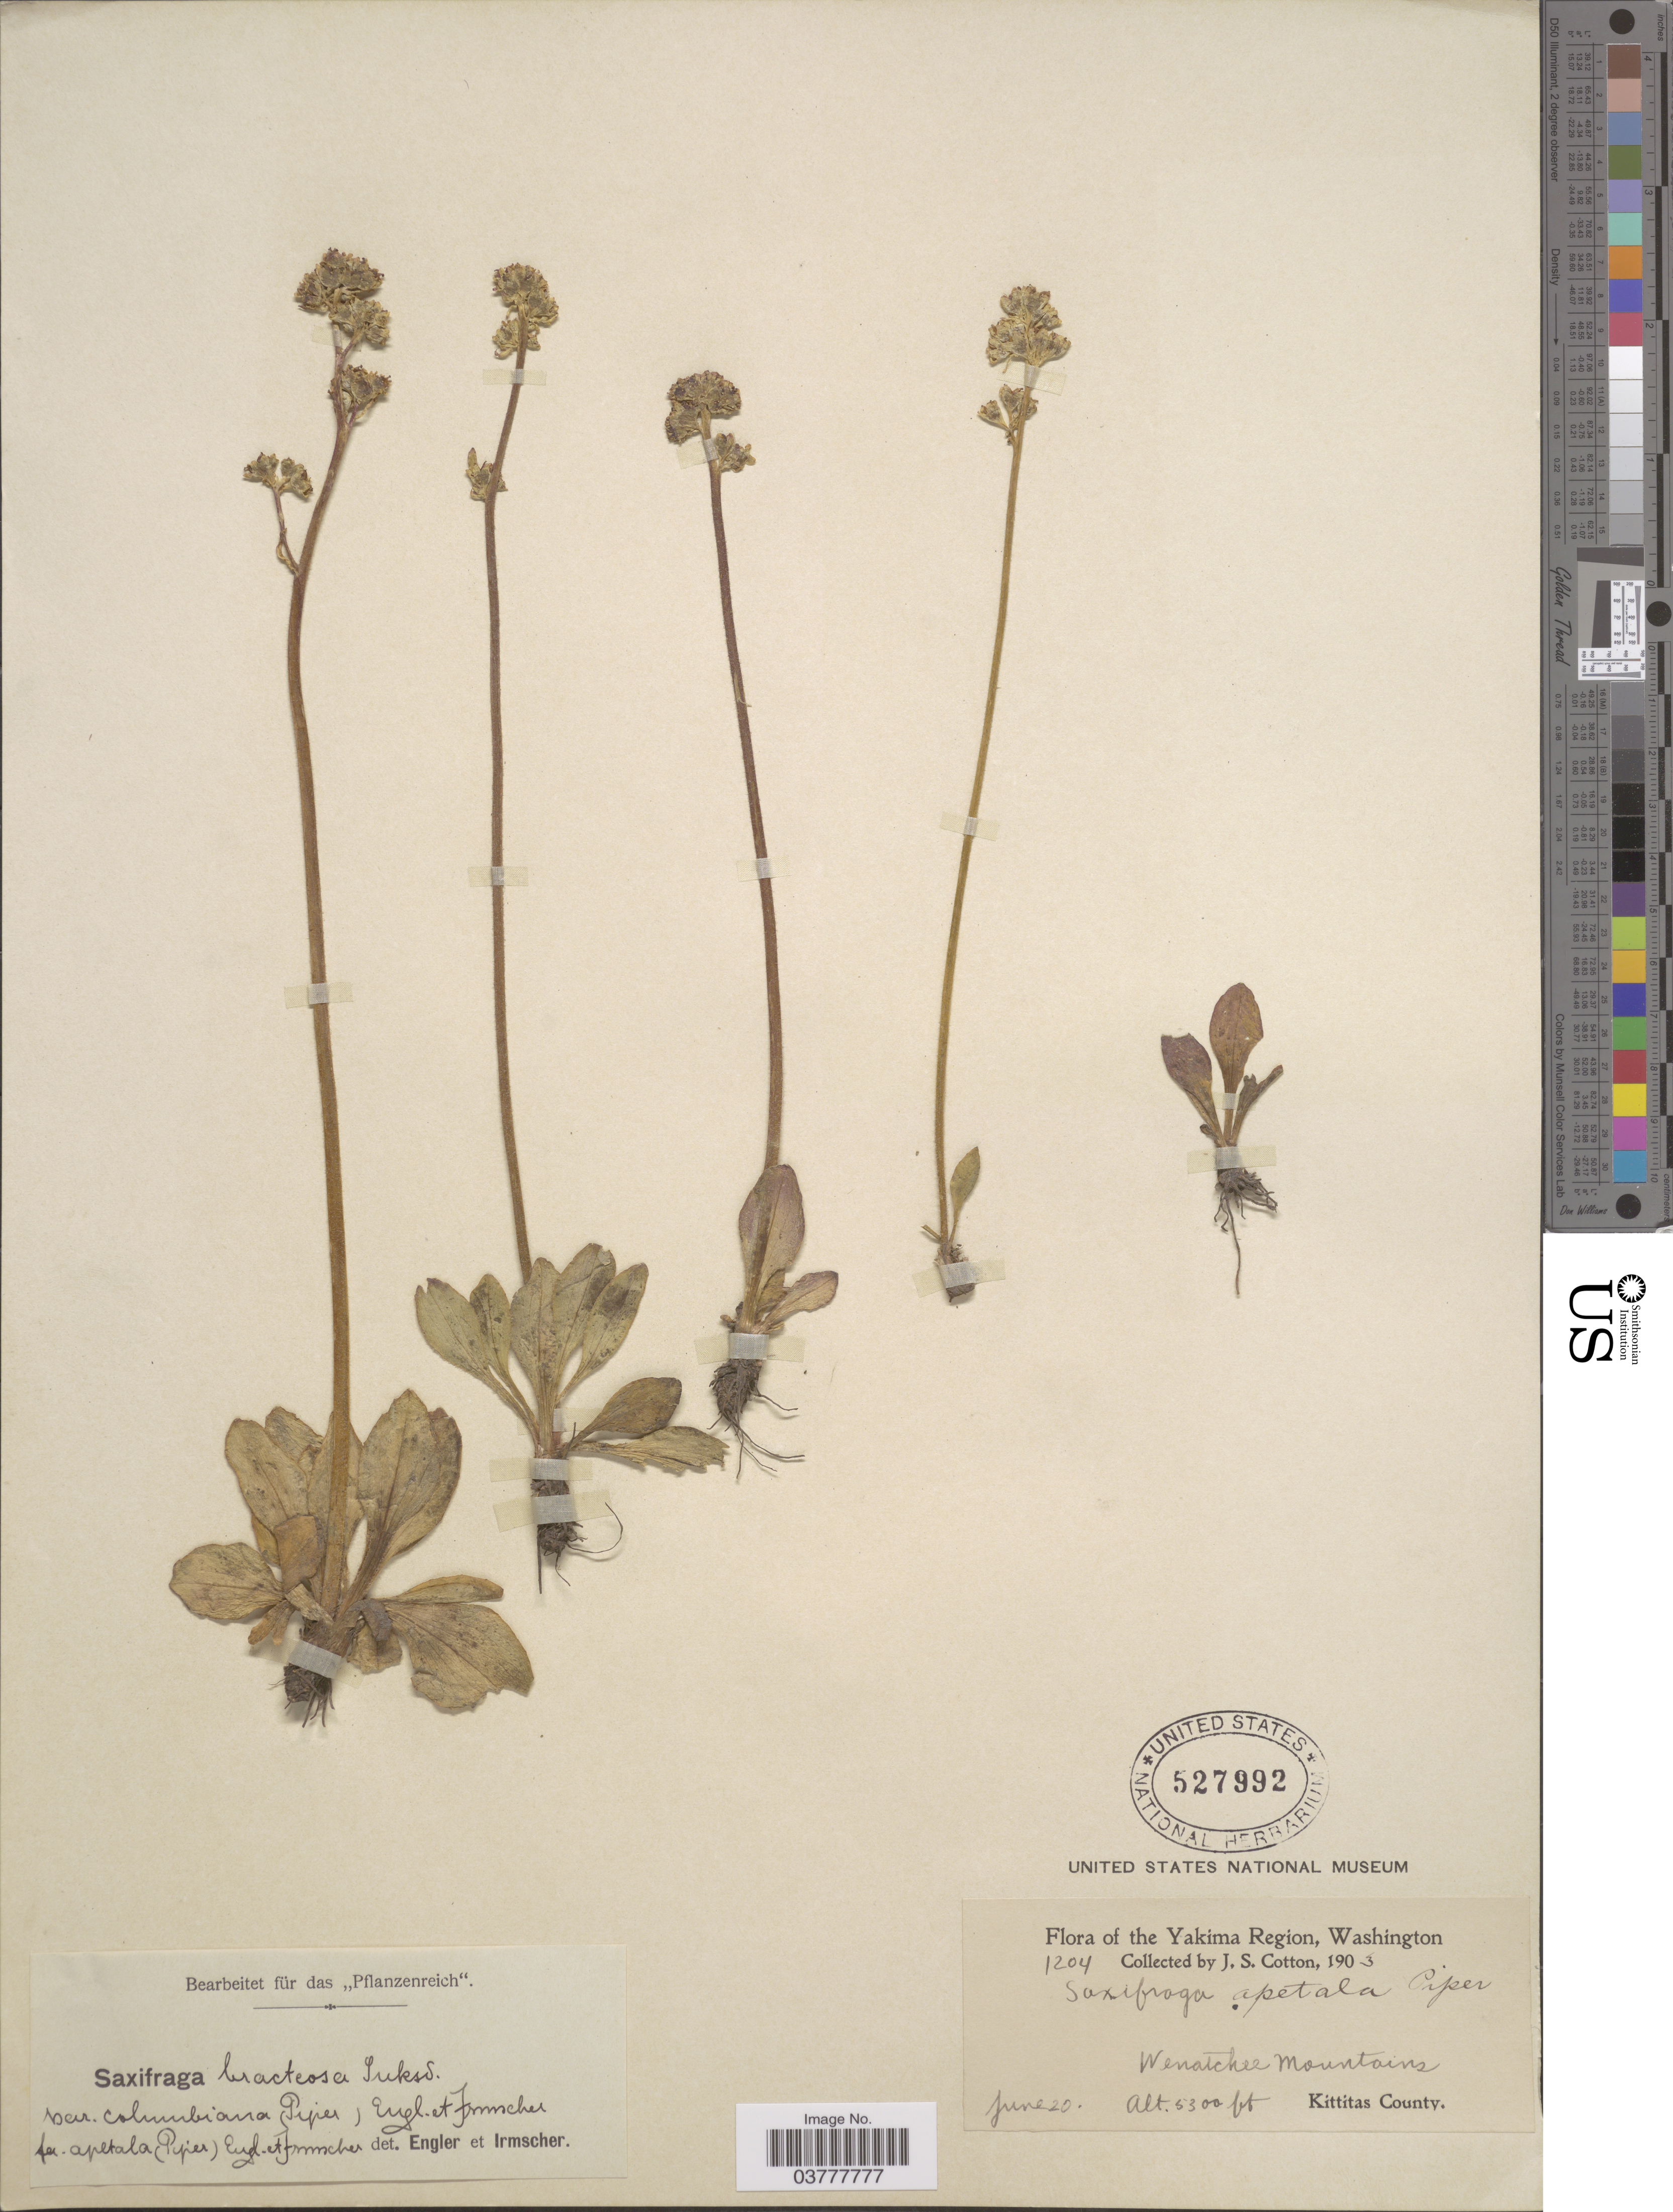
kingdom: Plantae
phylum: Tracheophyta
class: Magnoliopsida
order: Saxifragales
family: Saxifragaceae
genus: Micranthes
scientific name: Micranthes apetala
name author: (Piper) Small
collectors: J. S. Cotton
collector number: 1204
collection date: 1903-06-20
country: United States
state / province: Washington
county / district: Kittitas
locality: The Yakima Region, Wenatchee Mountain, Kittitas County.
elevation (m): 1615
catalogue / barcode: US 527992